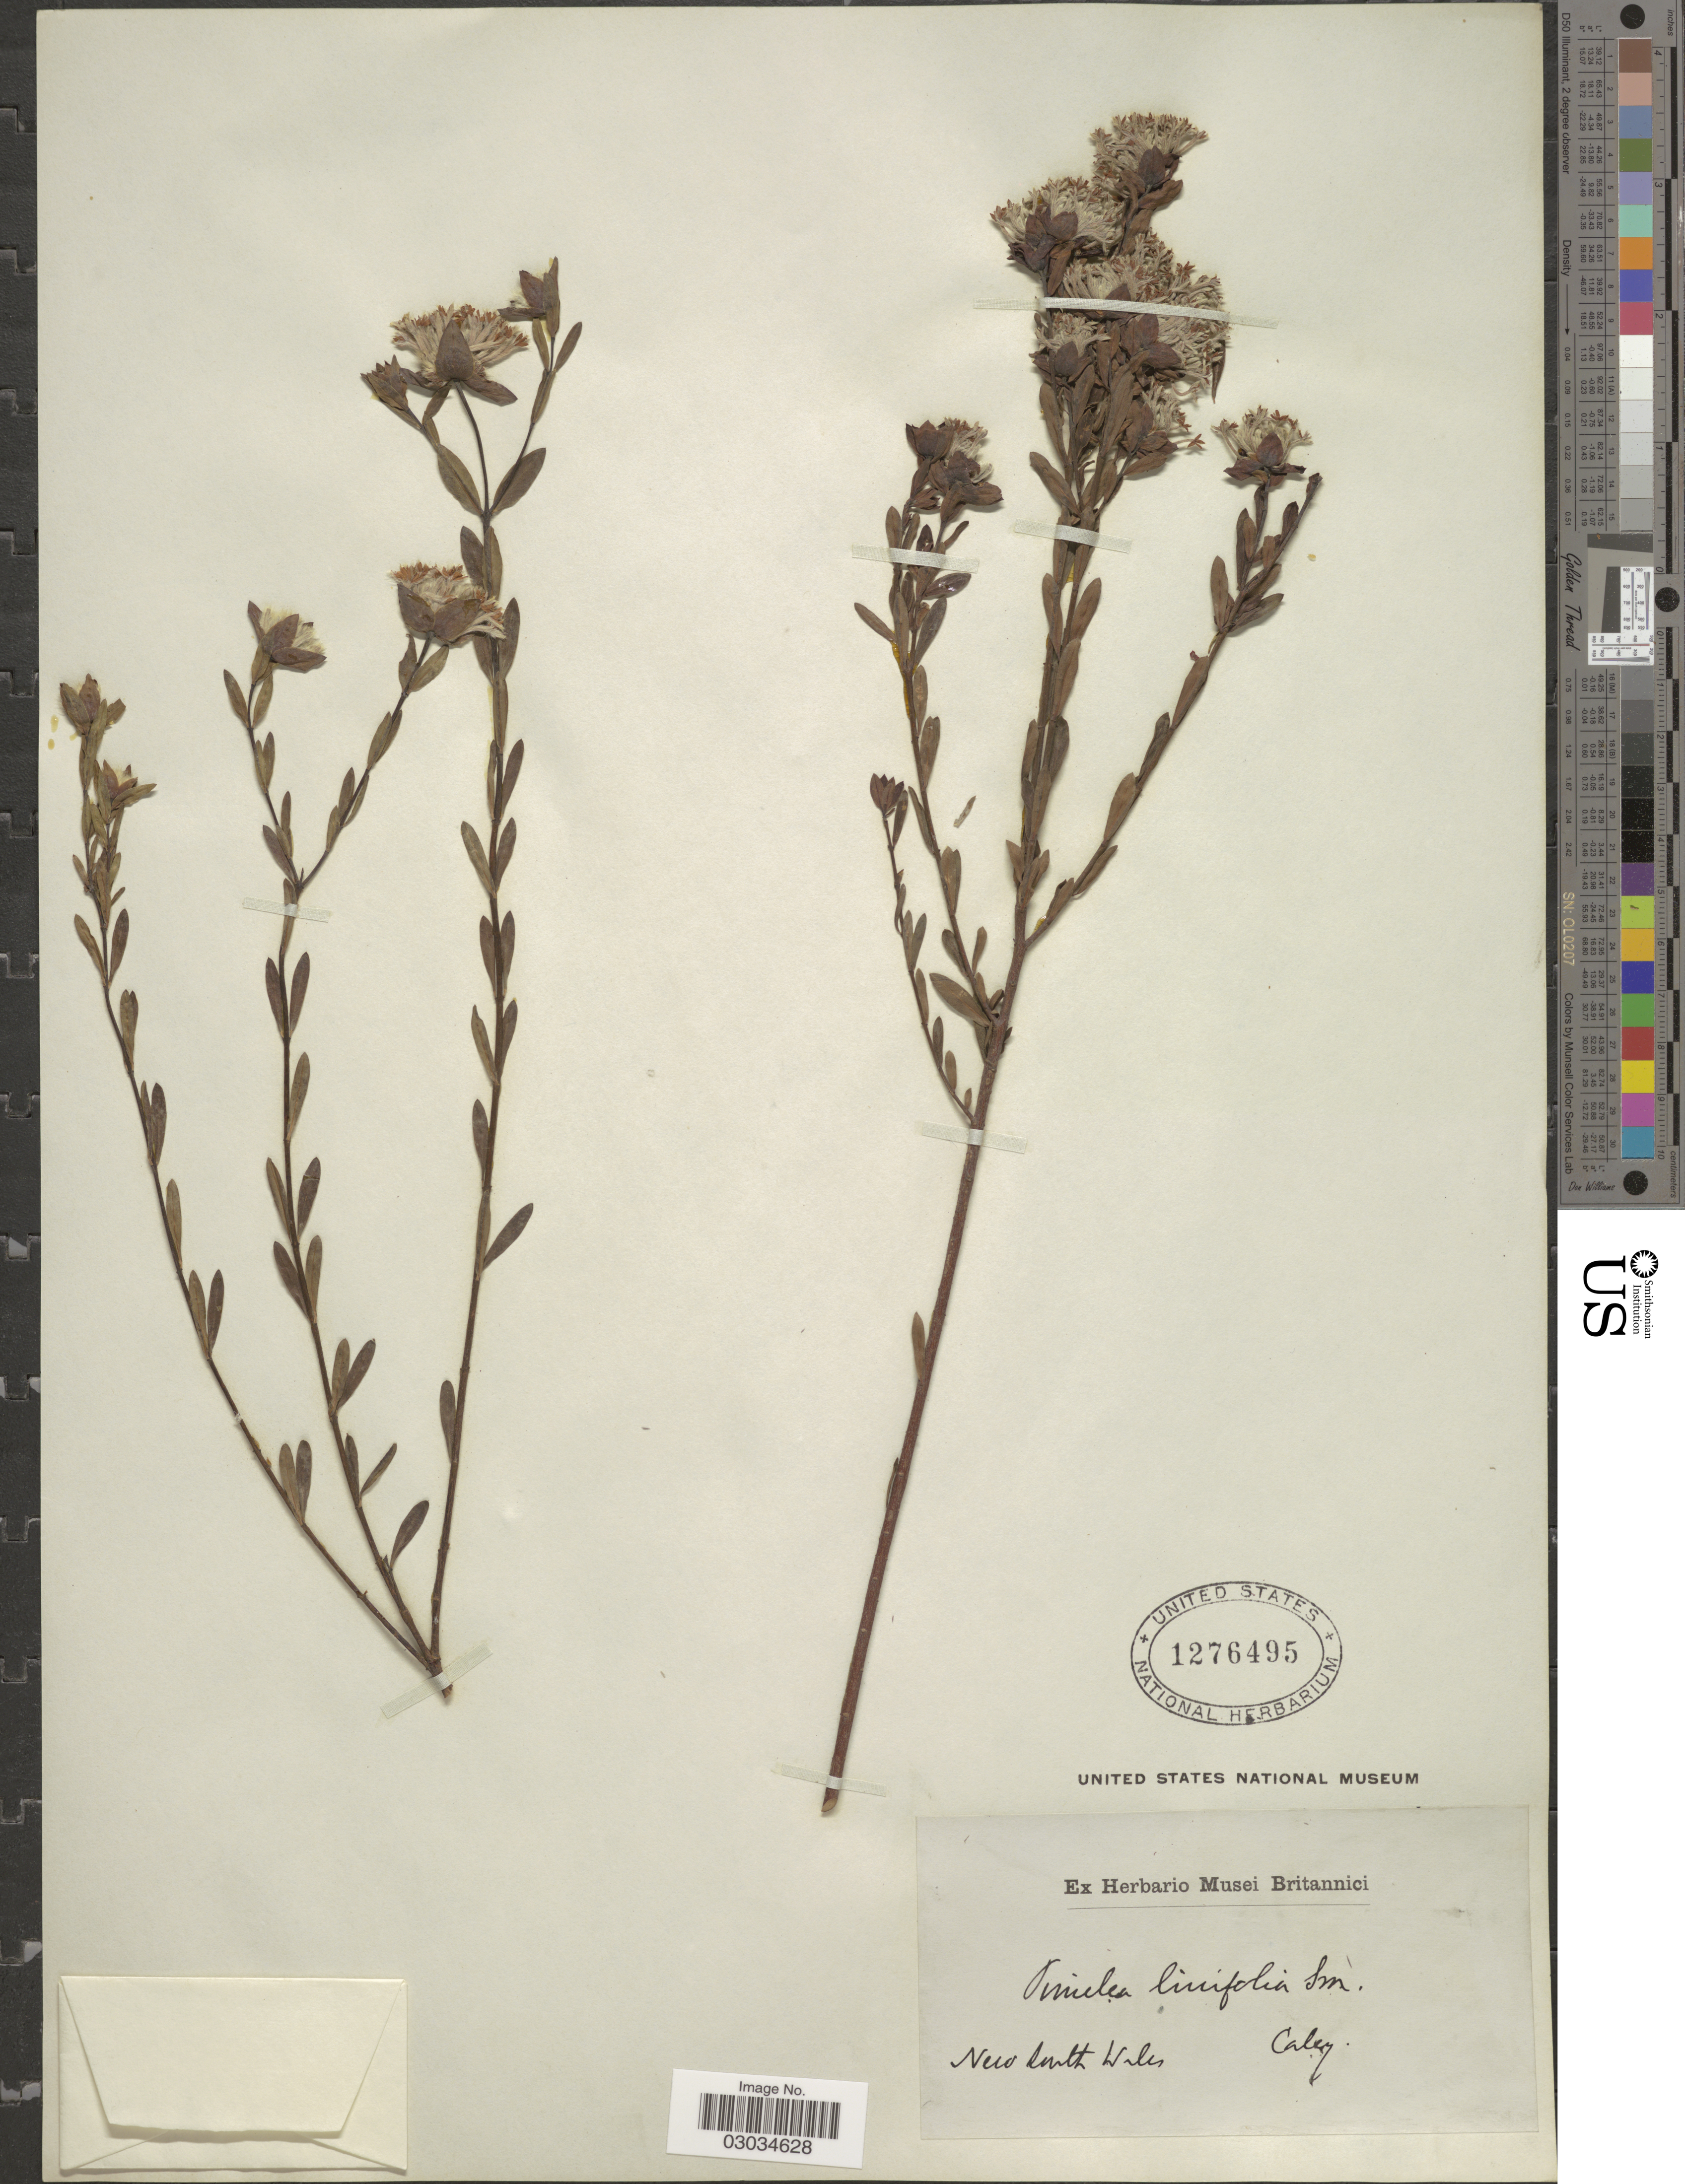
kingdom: Plantae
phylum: Tracheophyta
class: Magnoliopsida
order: Malvales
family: Thymelaeaceae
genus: Pimelea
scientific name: Pimelea linifolia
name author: Sm.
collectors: -. Caley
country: Australia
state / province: New South Wales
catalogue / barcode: US 1276495